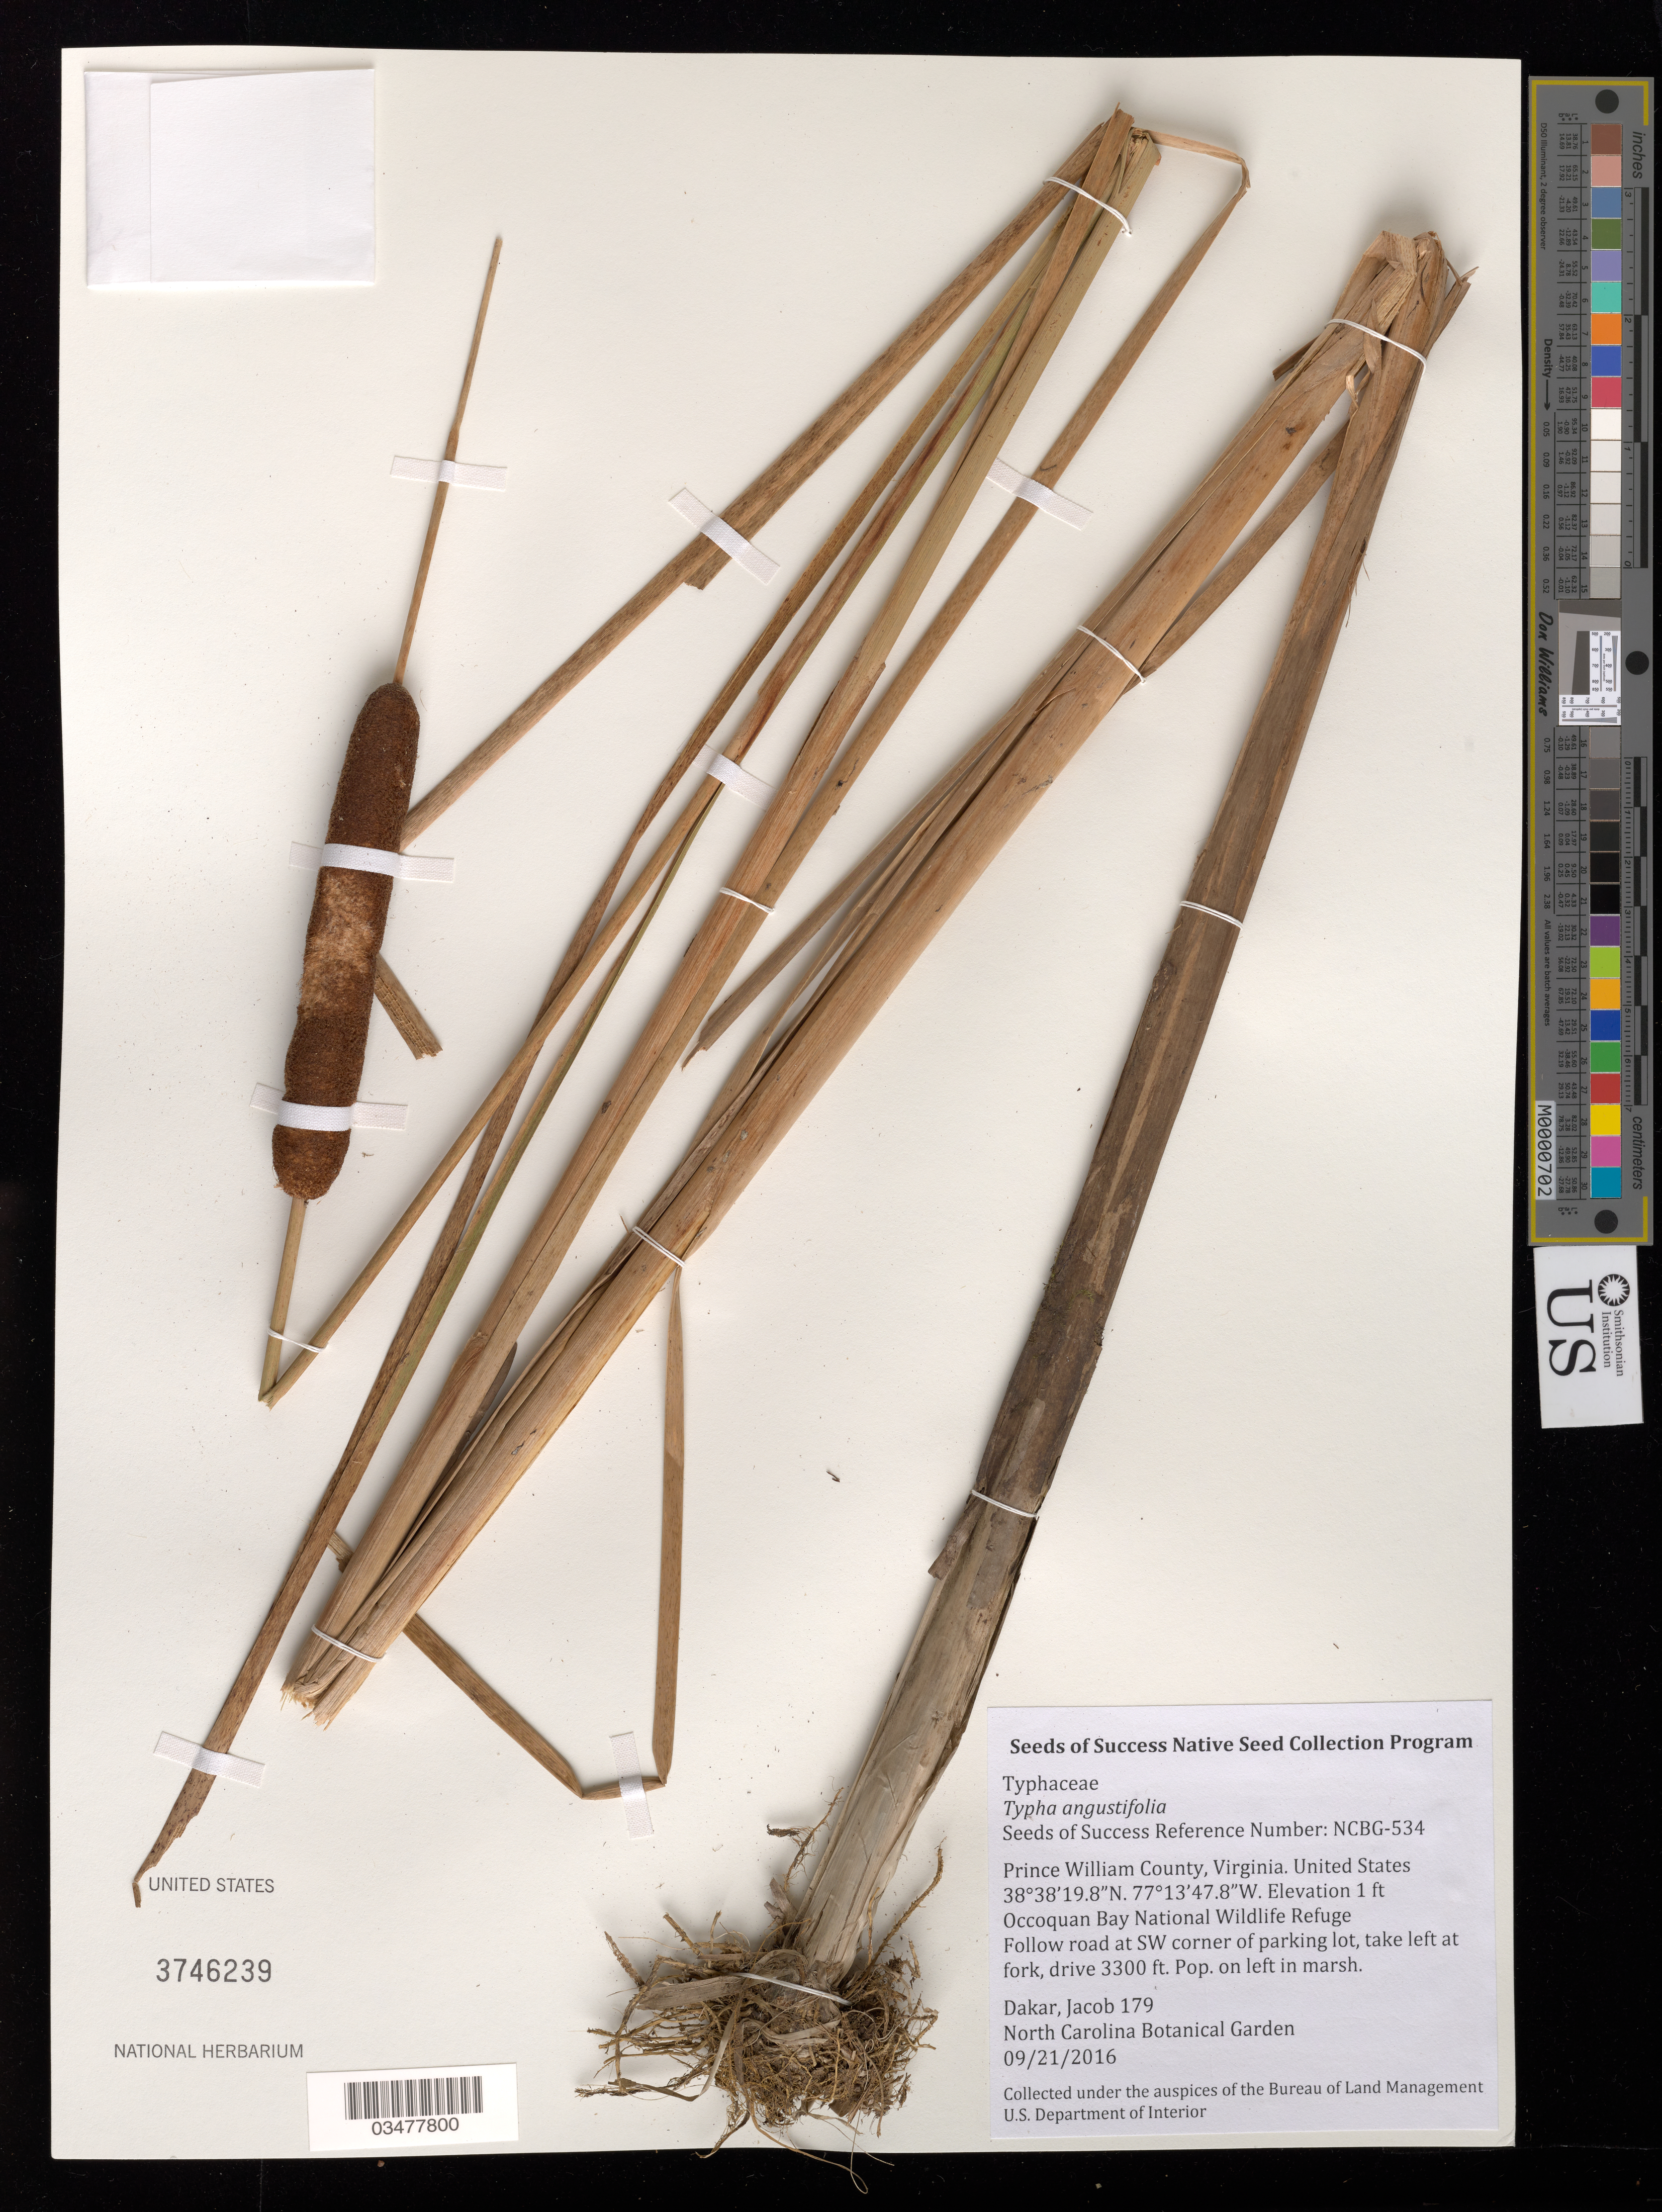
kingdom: Plantae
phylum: Tracheophyta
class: Liliopsida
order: Poales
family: Typhaceae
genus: Typha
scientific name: Typha angustifolia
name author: L.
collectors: J. Dakar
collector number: NCBG-534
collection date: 2016-09-21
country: United States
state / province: Virginia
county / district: Prince William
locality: Occoquan Bay National Wildlife Refuge, Easy Rd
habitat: Cattail brackish tidal marsh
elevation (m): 0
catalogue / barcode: US 3746239